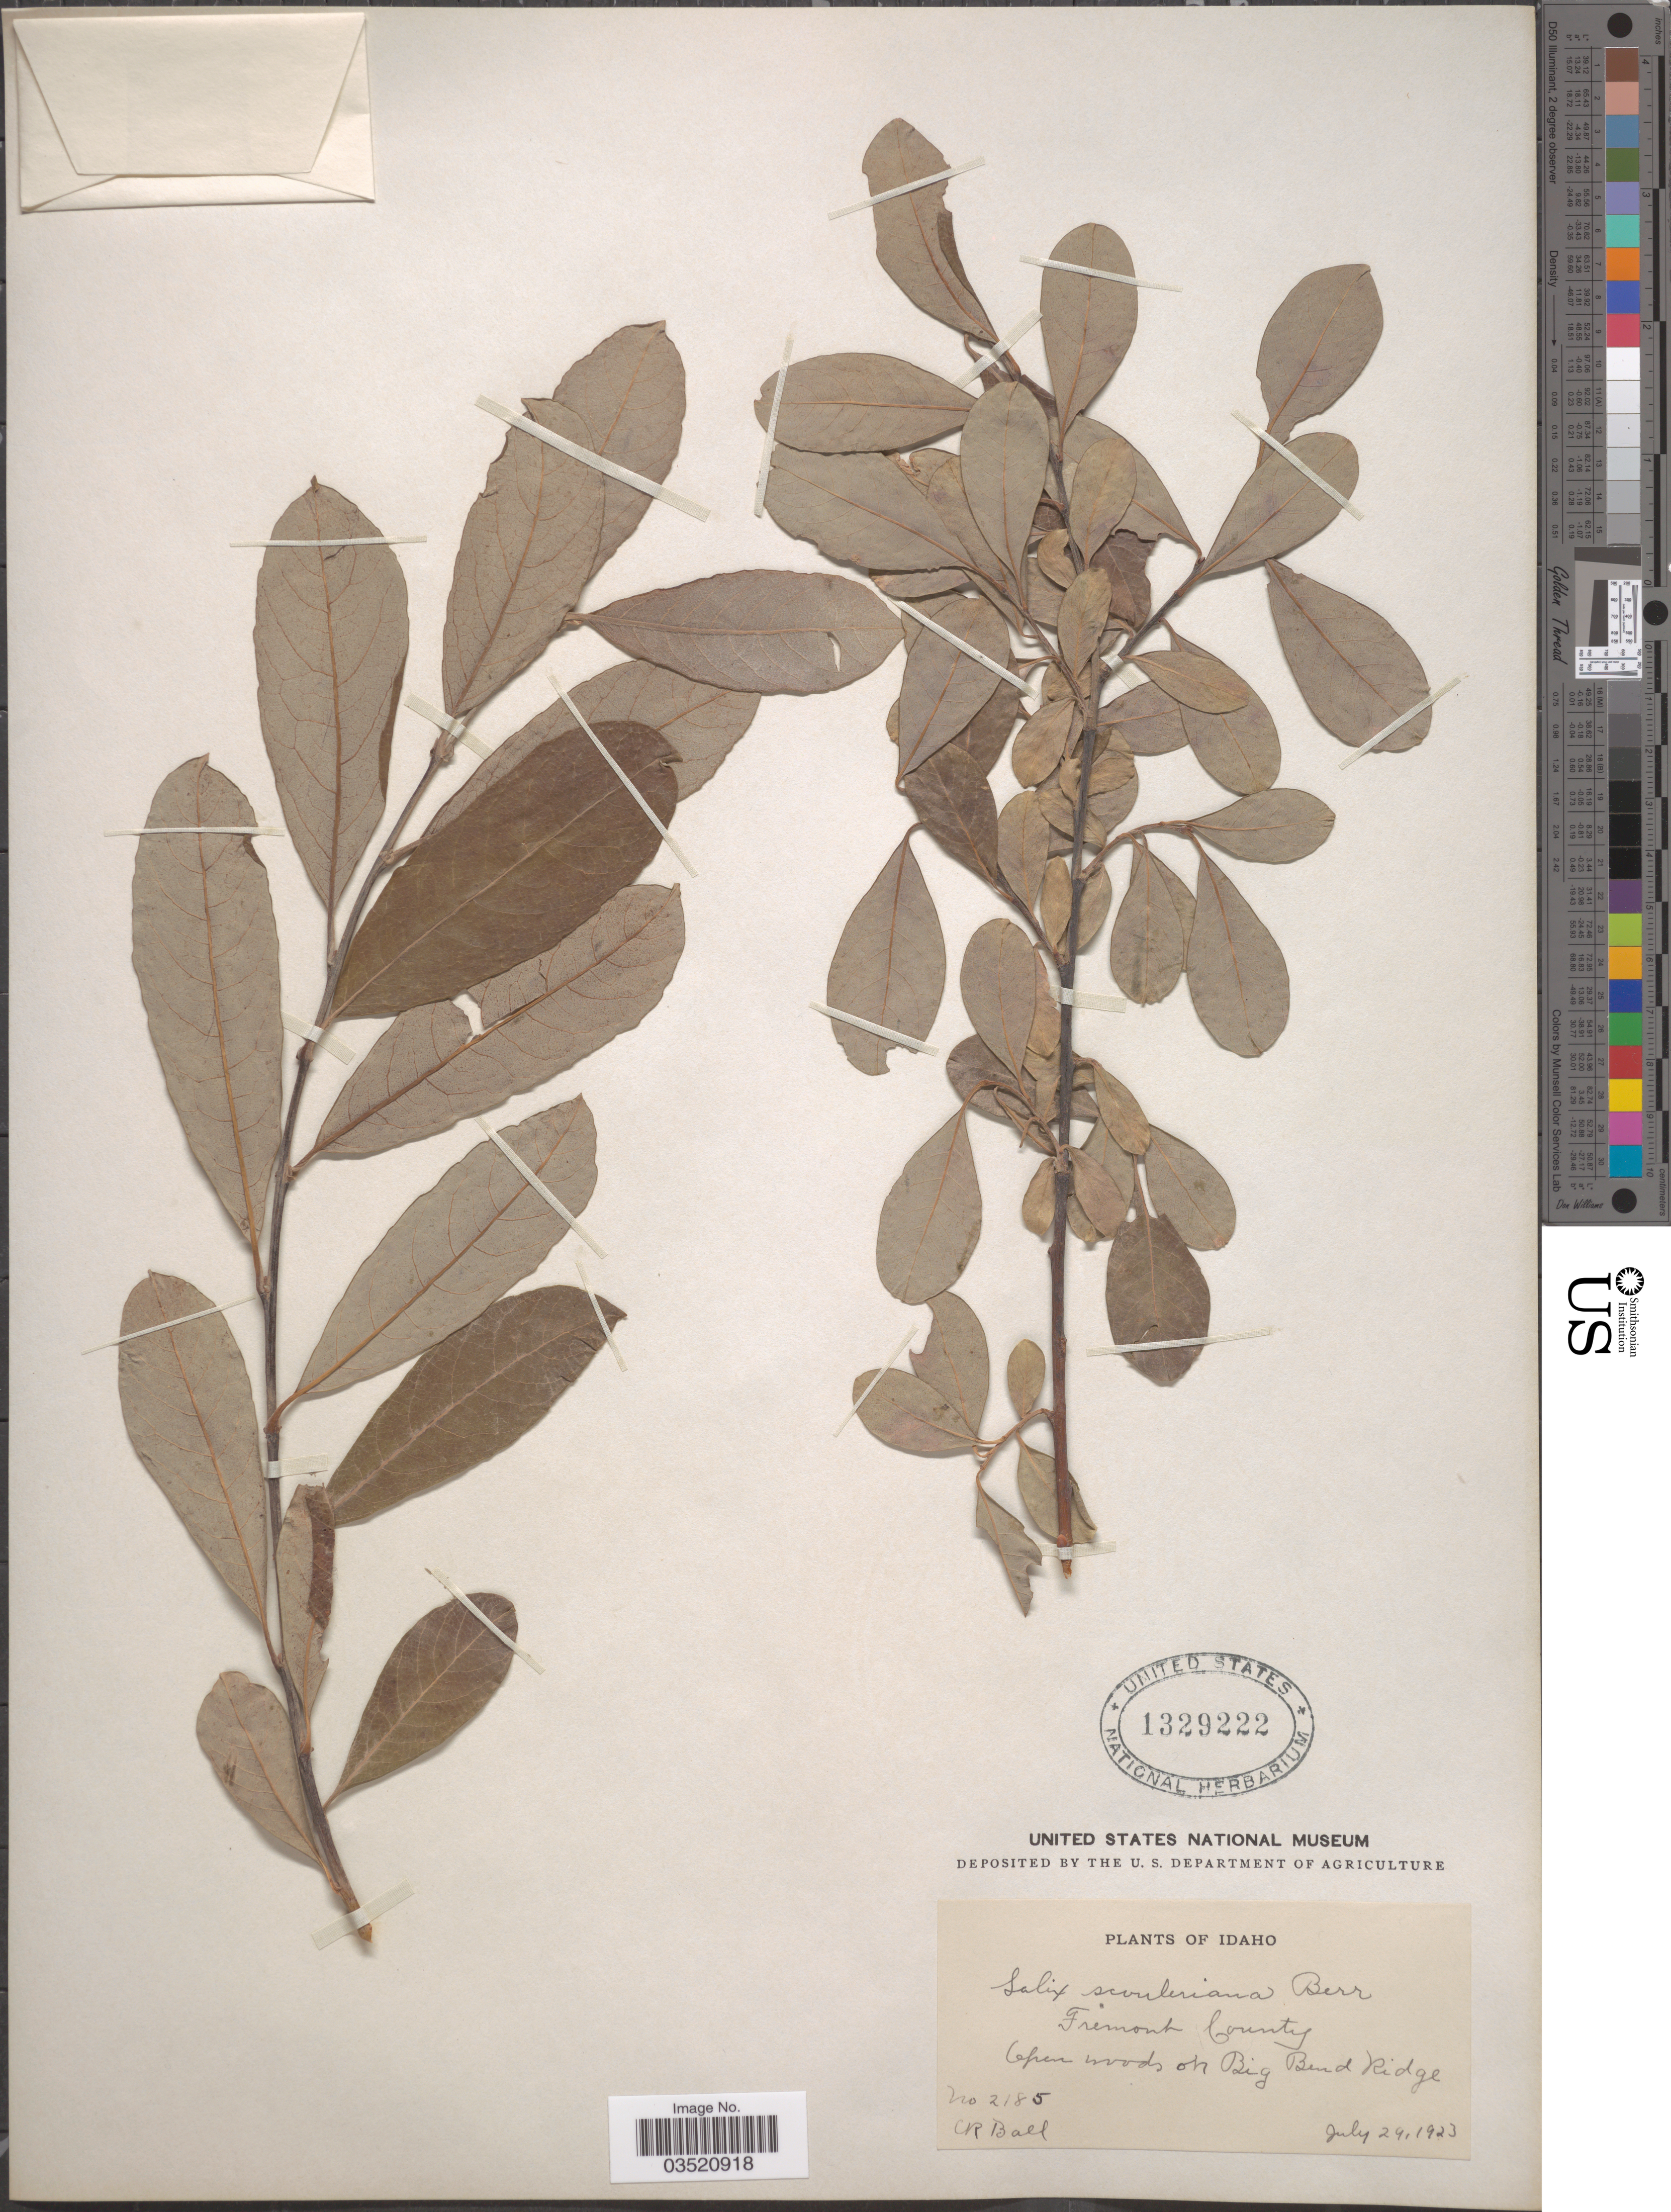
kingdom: Plantae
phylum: Tracheophyta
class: Magnoliopsida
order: Malpighiales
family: Salicaceae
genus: Salix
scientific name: Salix scouleriana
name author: Barratt ex Hook.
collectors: C. R. Ball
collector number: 2185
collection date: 1923-07-24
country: United States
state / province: Idaho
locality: Fremont County. Open woods on Big Bend Ridge.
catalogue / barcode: US 1329222